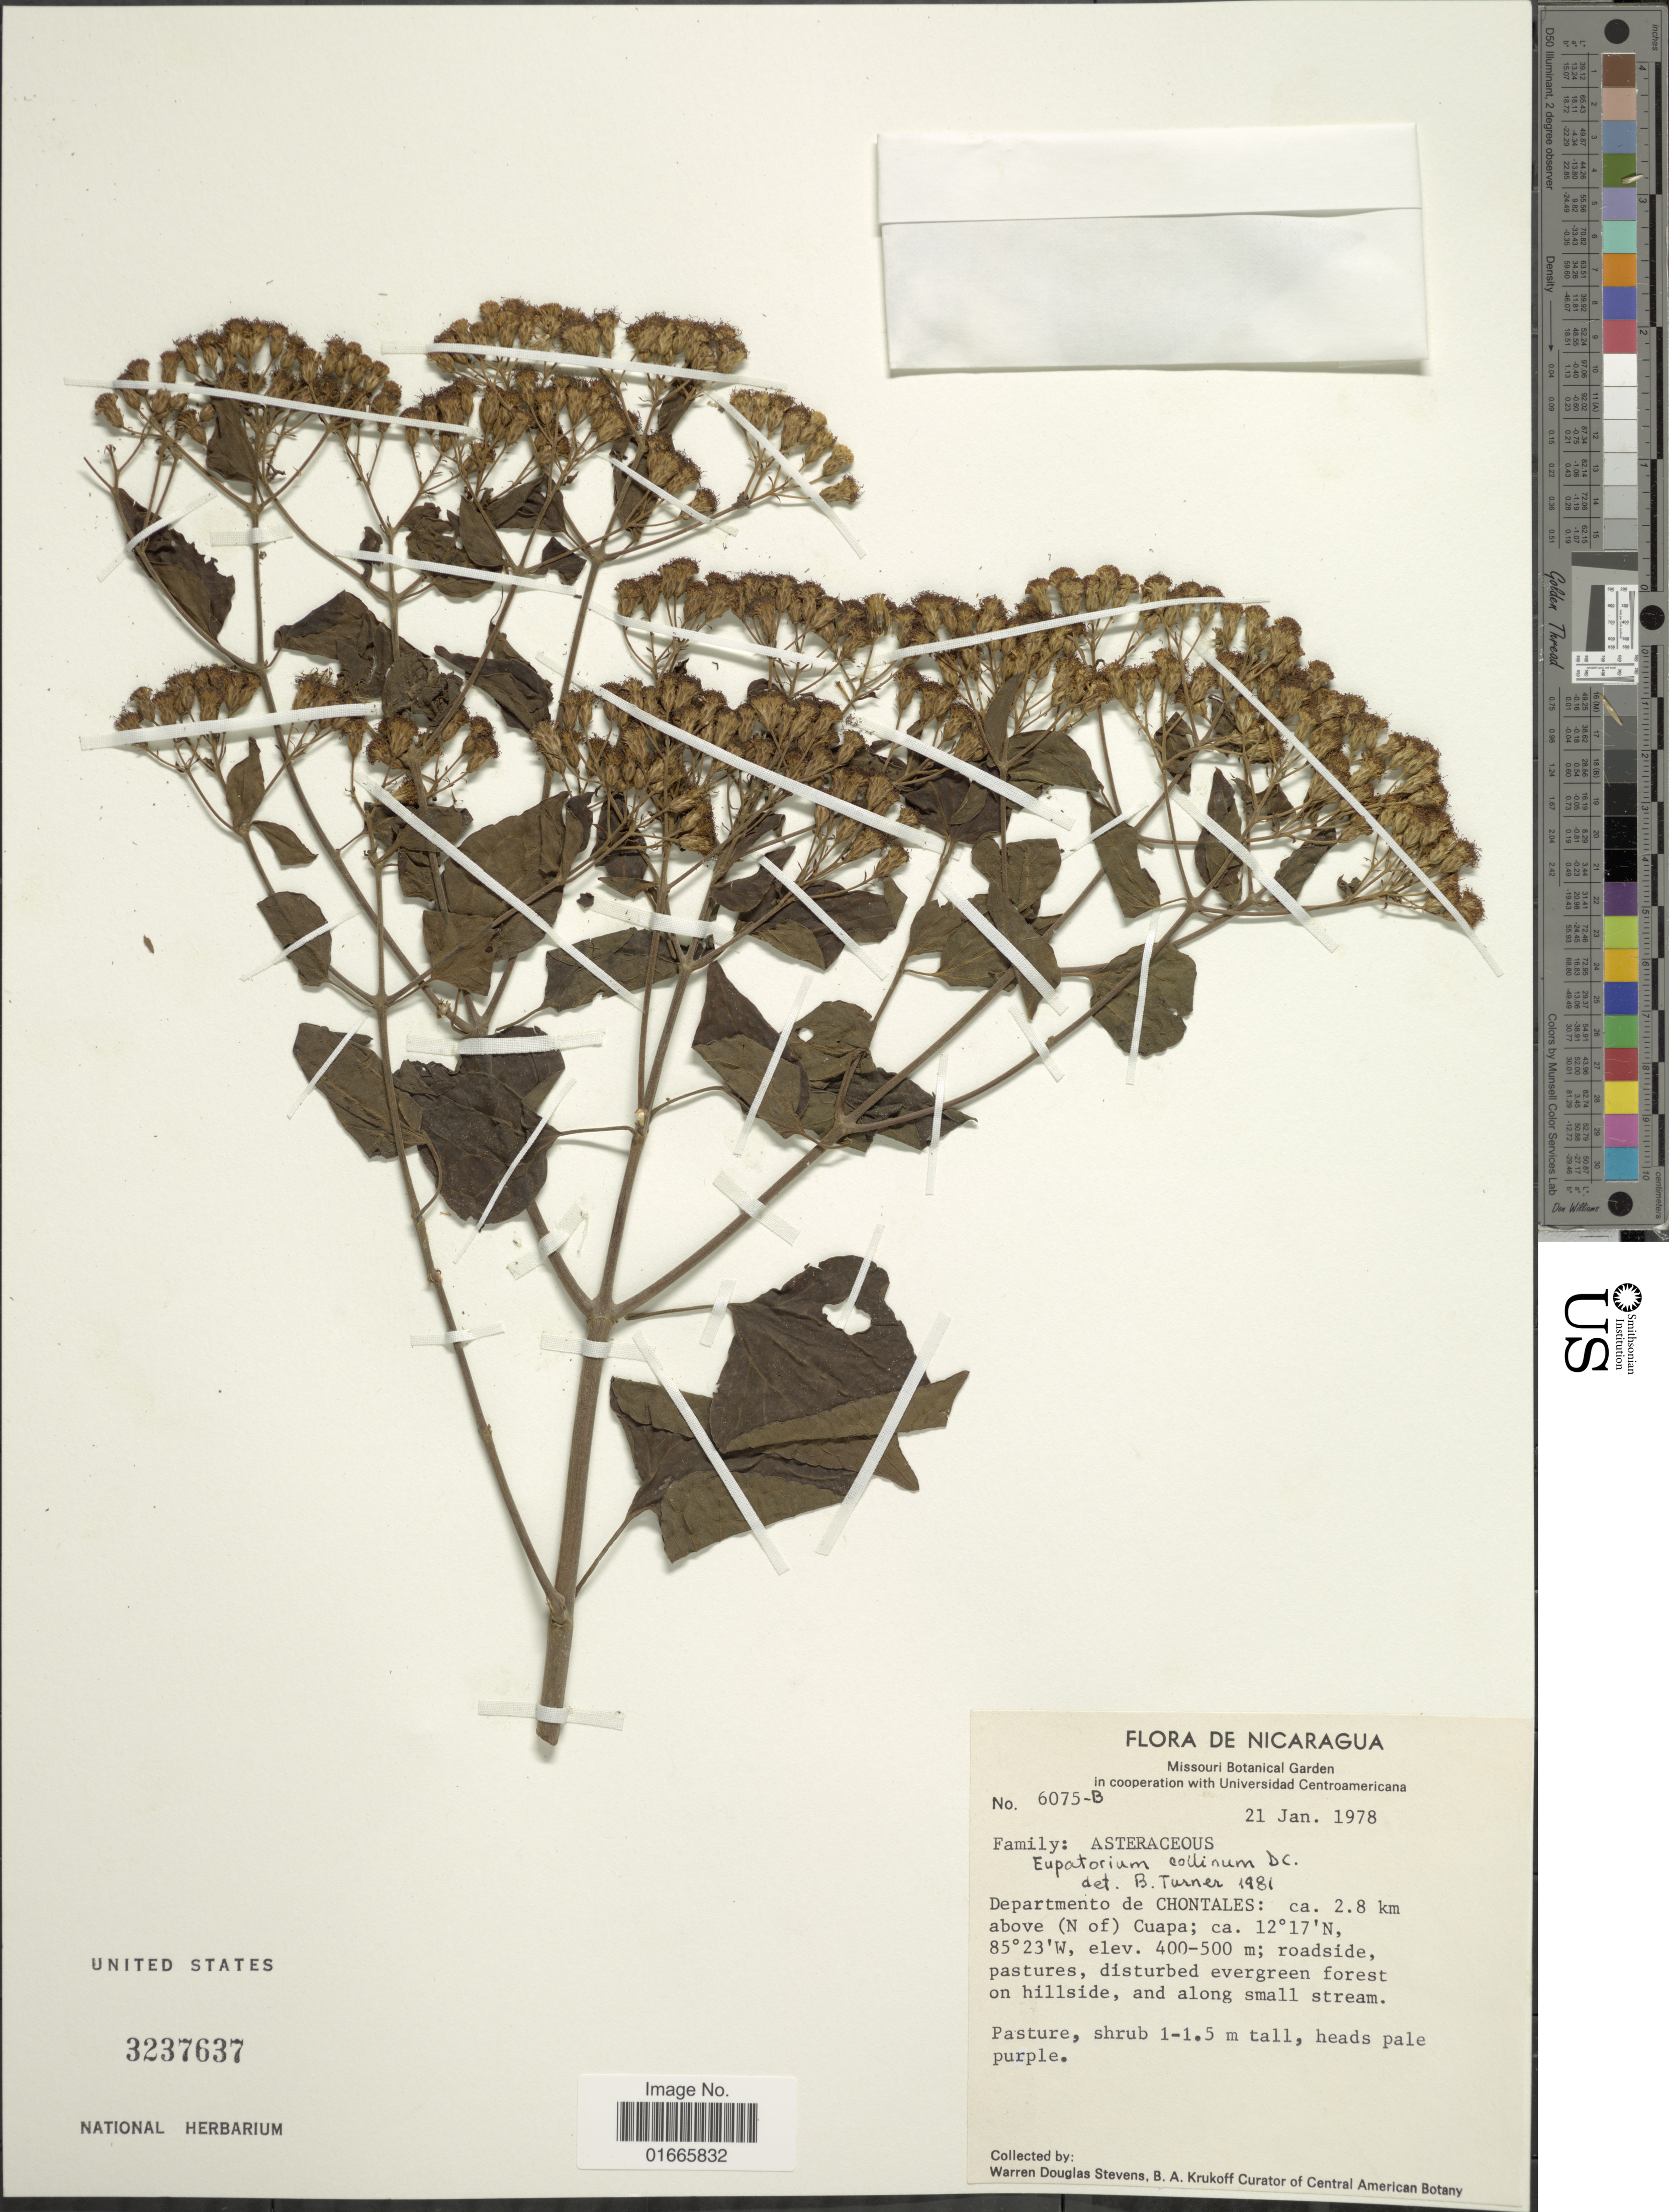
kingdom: Plantae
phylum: Tracheophyta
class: Magnoliopsida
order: Asterales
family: Asteraceae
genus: Chromolaena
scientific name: Chromolaena collina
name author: (DC.) R.M. King & H. Rob.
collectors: W. D. Stevens & B. A. Krukoff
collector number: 6075B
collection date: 1978-01-21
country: Nicaragua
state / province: Chontales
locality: Departmento de Chontales: ca. 2.8 km above (N of) Cuapa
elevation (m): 400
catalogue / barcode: US 3237637